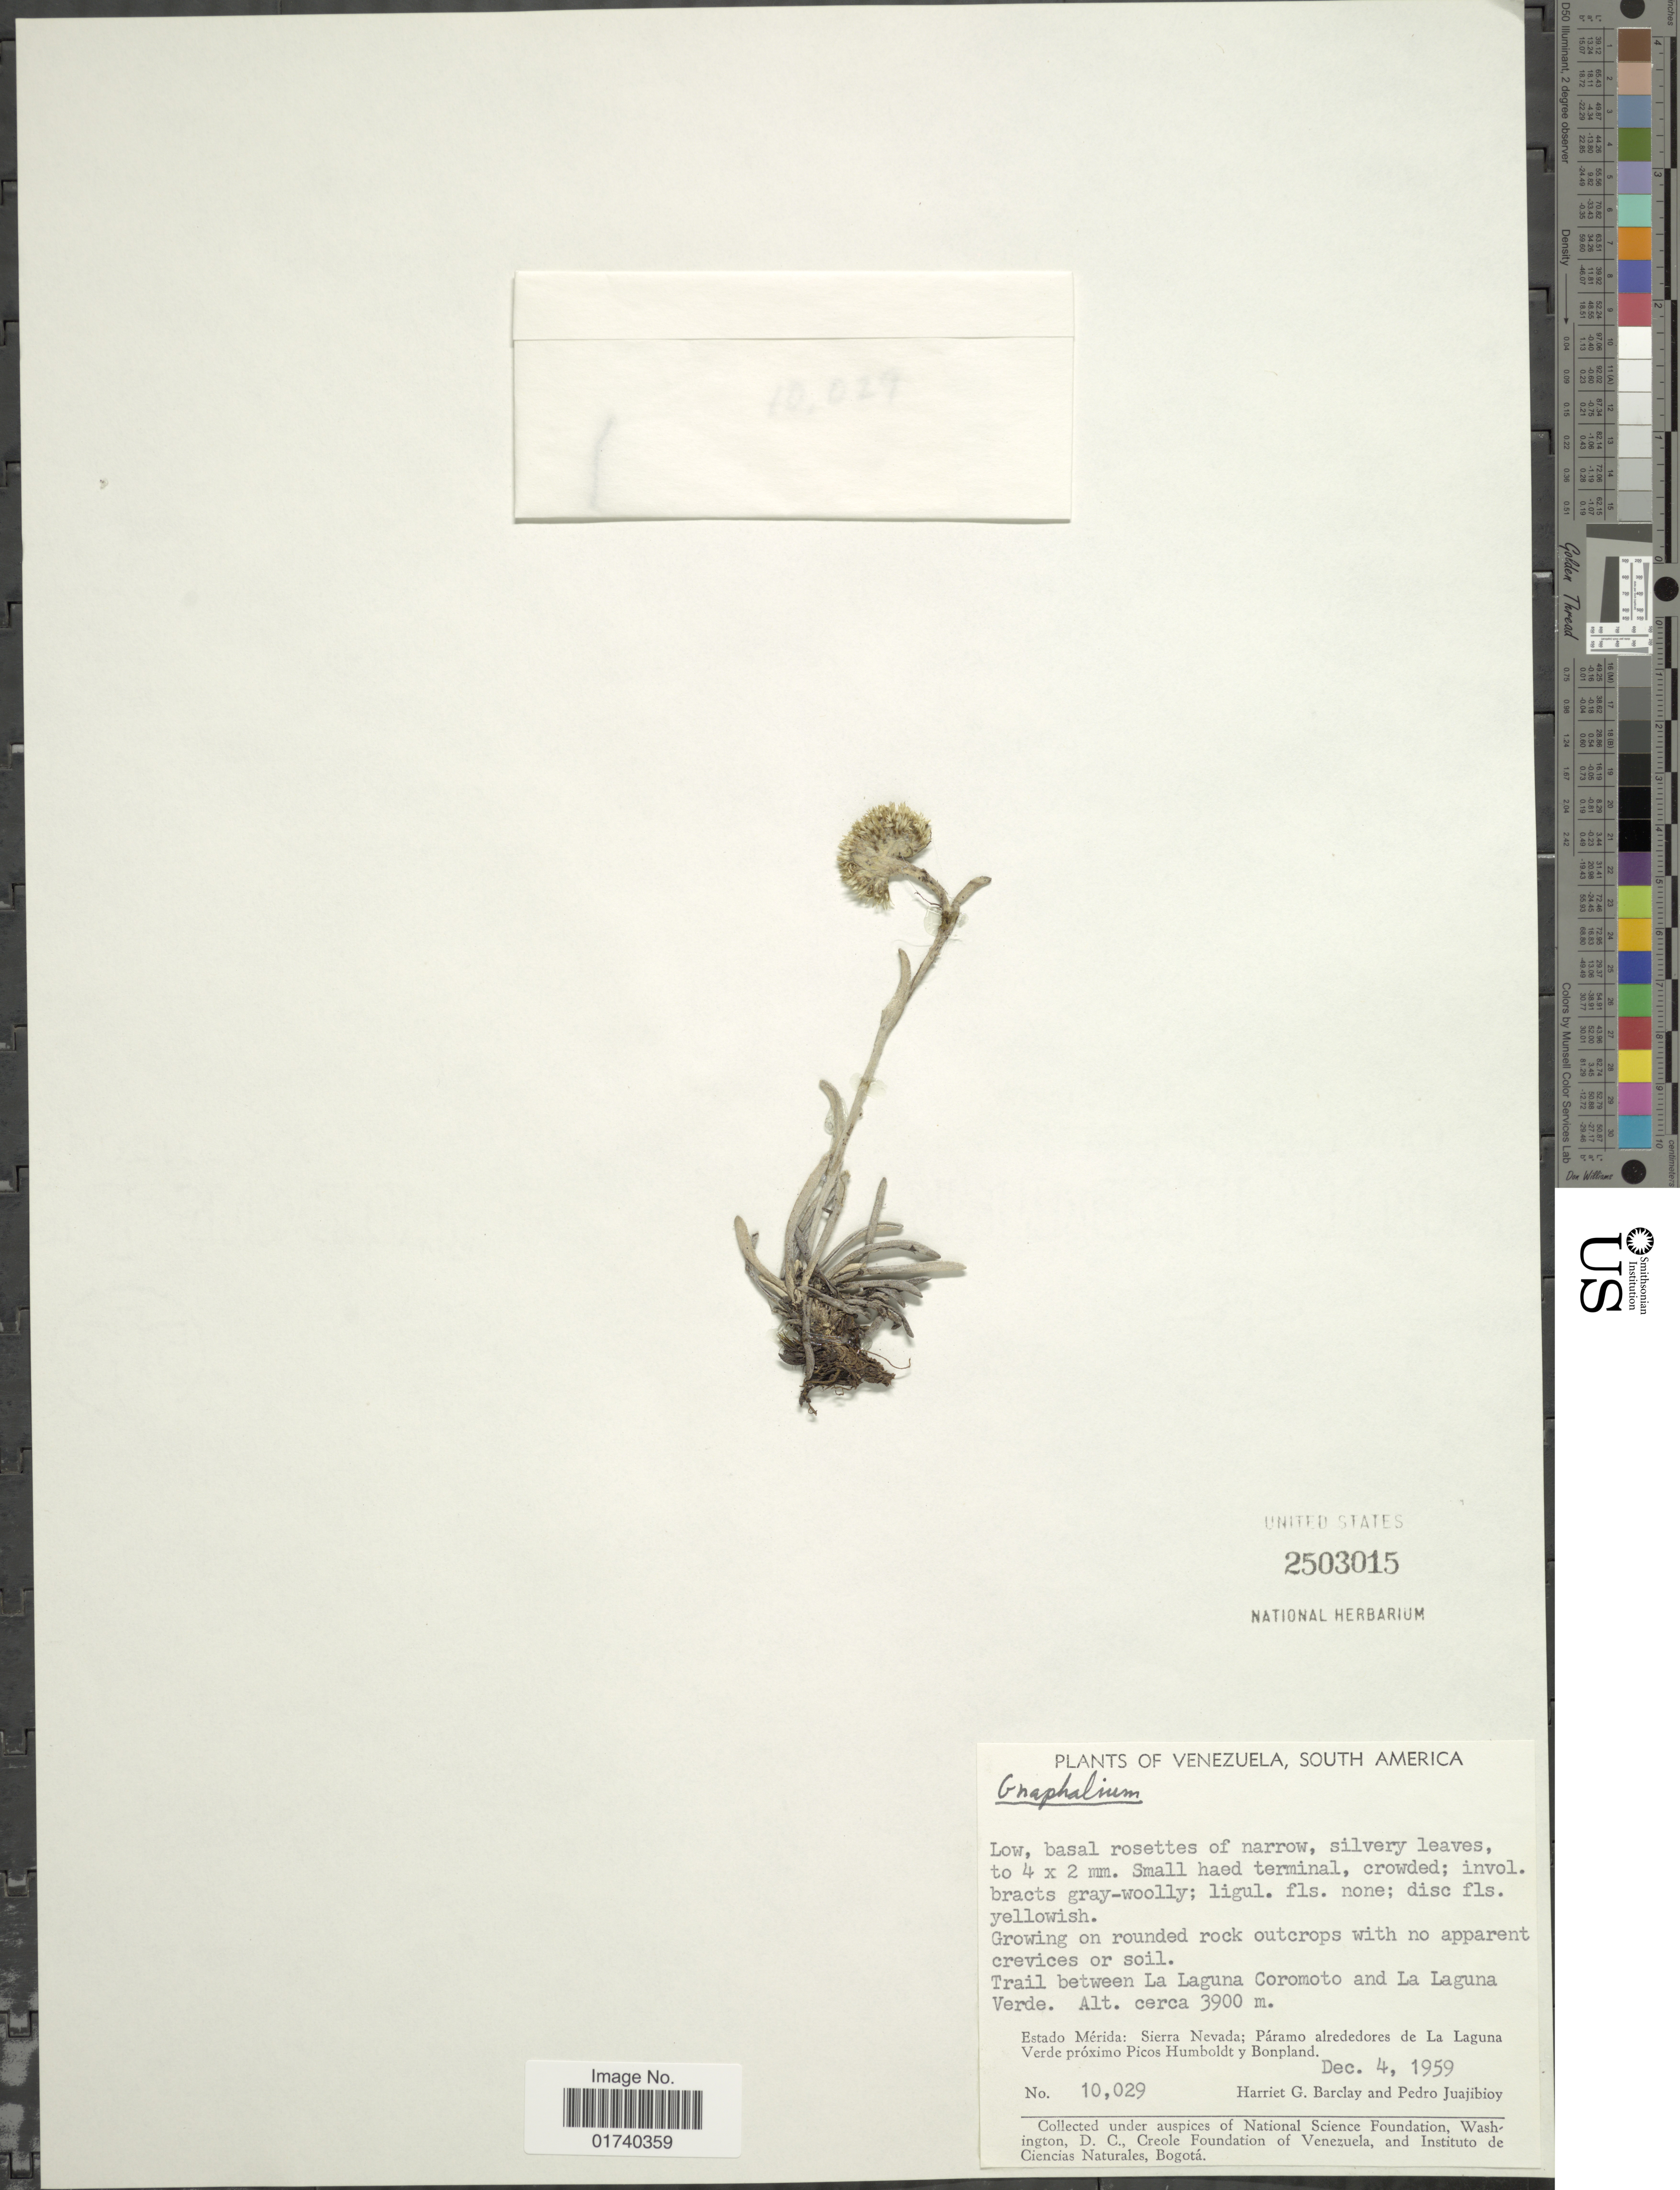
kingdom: Plantae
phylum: Tracheophyta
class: Magnoliopsida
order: Asterales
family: Asteraceae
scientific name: Orognaphalon paramorum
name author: (S.F. Blake) G.L. Nesom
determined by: Nesom, Guy L.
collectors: H. G. Barclay & P. Juajibioy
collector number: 10029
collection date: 1959-12-04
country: Venezuela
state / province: Mérida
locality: Trail between La Laguna, Coromoto and La Laguna Verde, Estado Merida: Sierra Nevada; Paramo alrededores de La Laguna Verde proximo Picos Humboldt y Bonpland.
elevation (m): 3900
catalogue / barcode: US 2503015